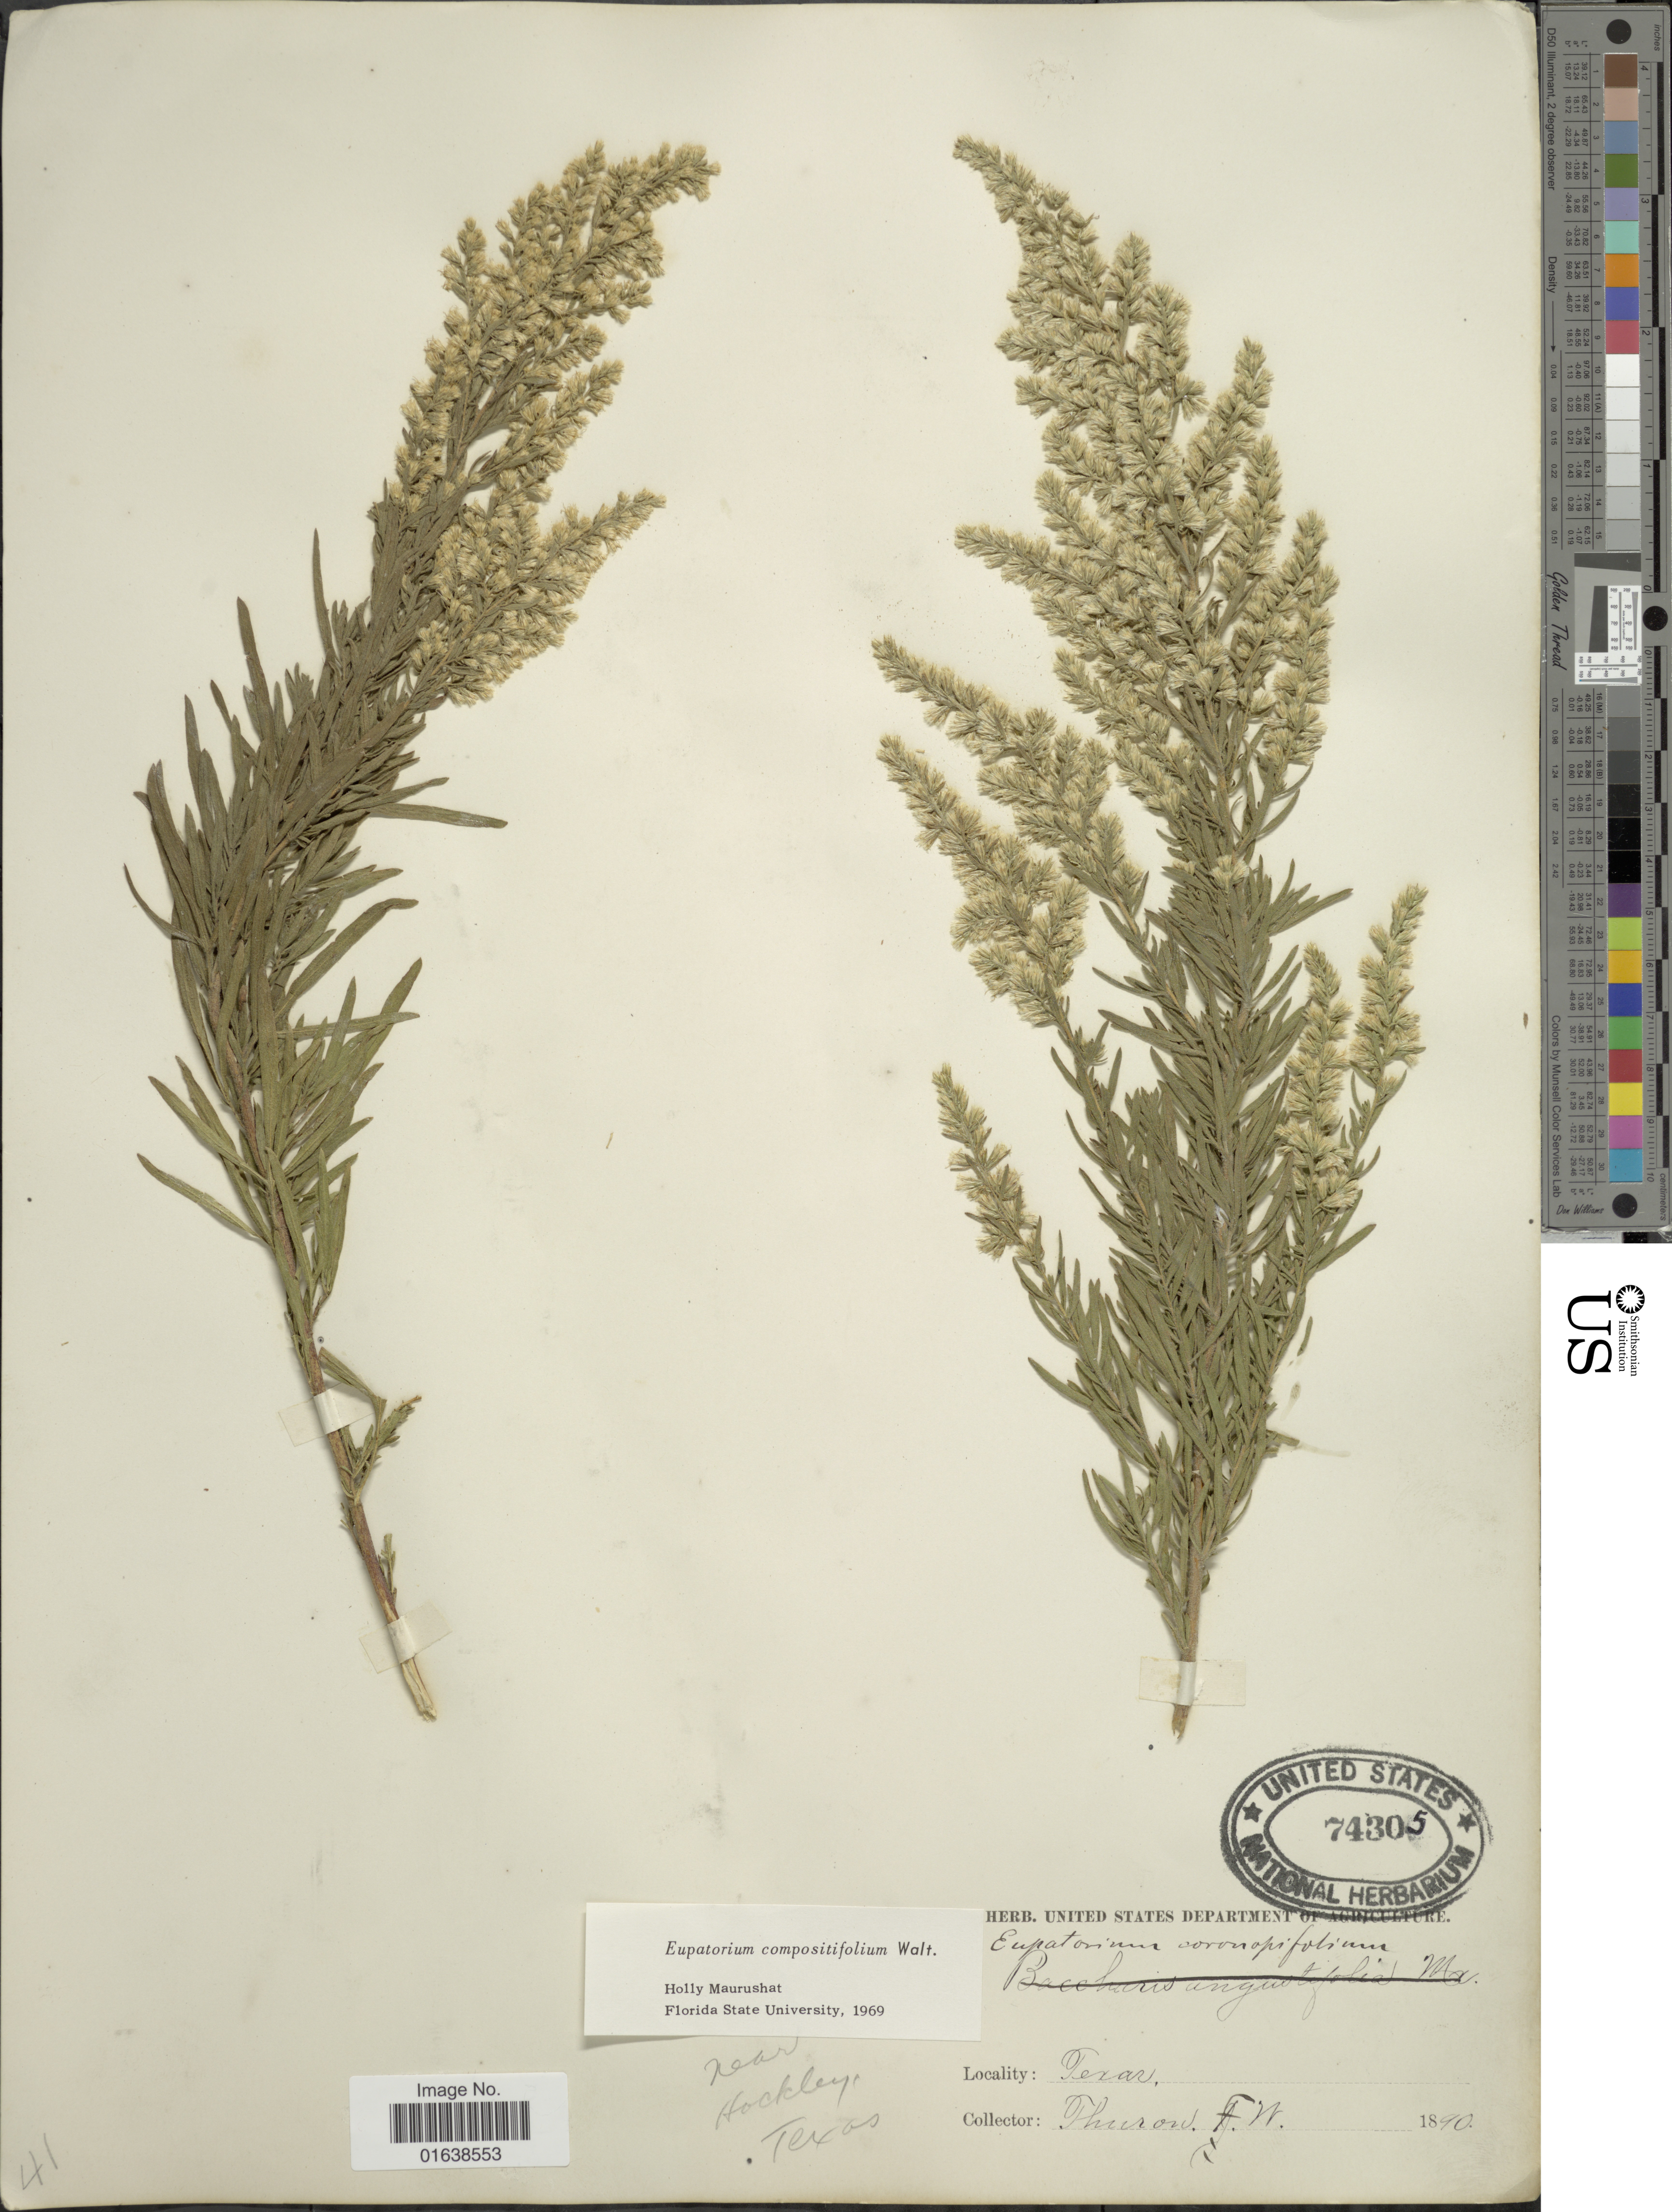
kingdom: Plantae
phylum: Tracheophyta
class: Magnoliopsida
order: Asterales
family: Asteraceae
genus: Eupatorium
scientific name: Eupatorium compositifolium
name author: Walter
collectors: F. W. Thurow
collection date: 1890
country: United States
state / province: Texas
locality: Texas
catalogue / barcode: US 74305